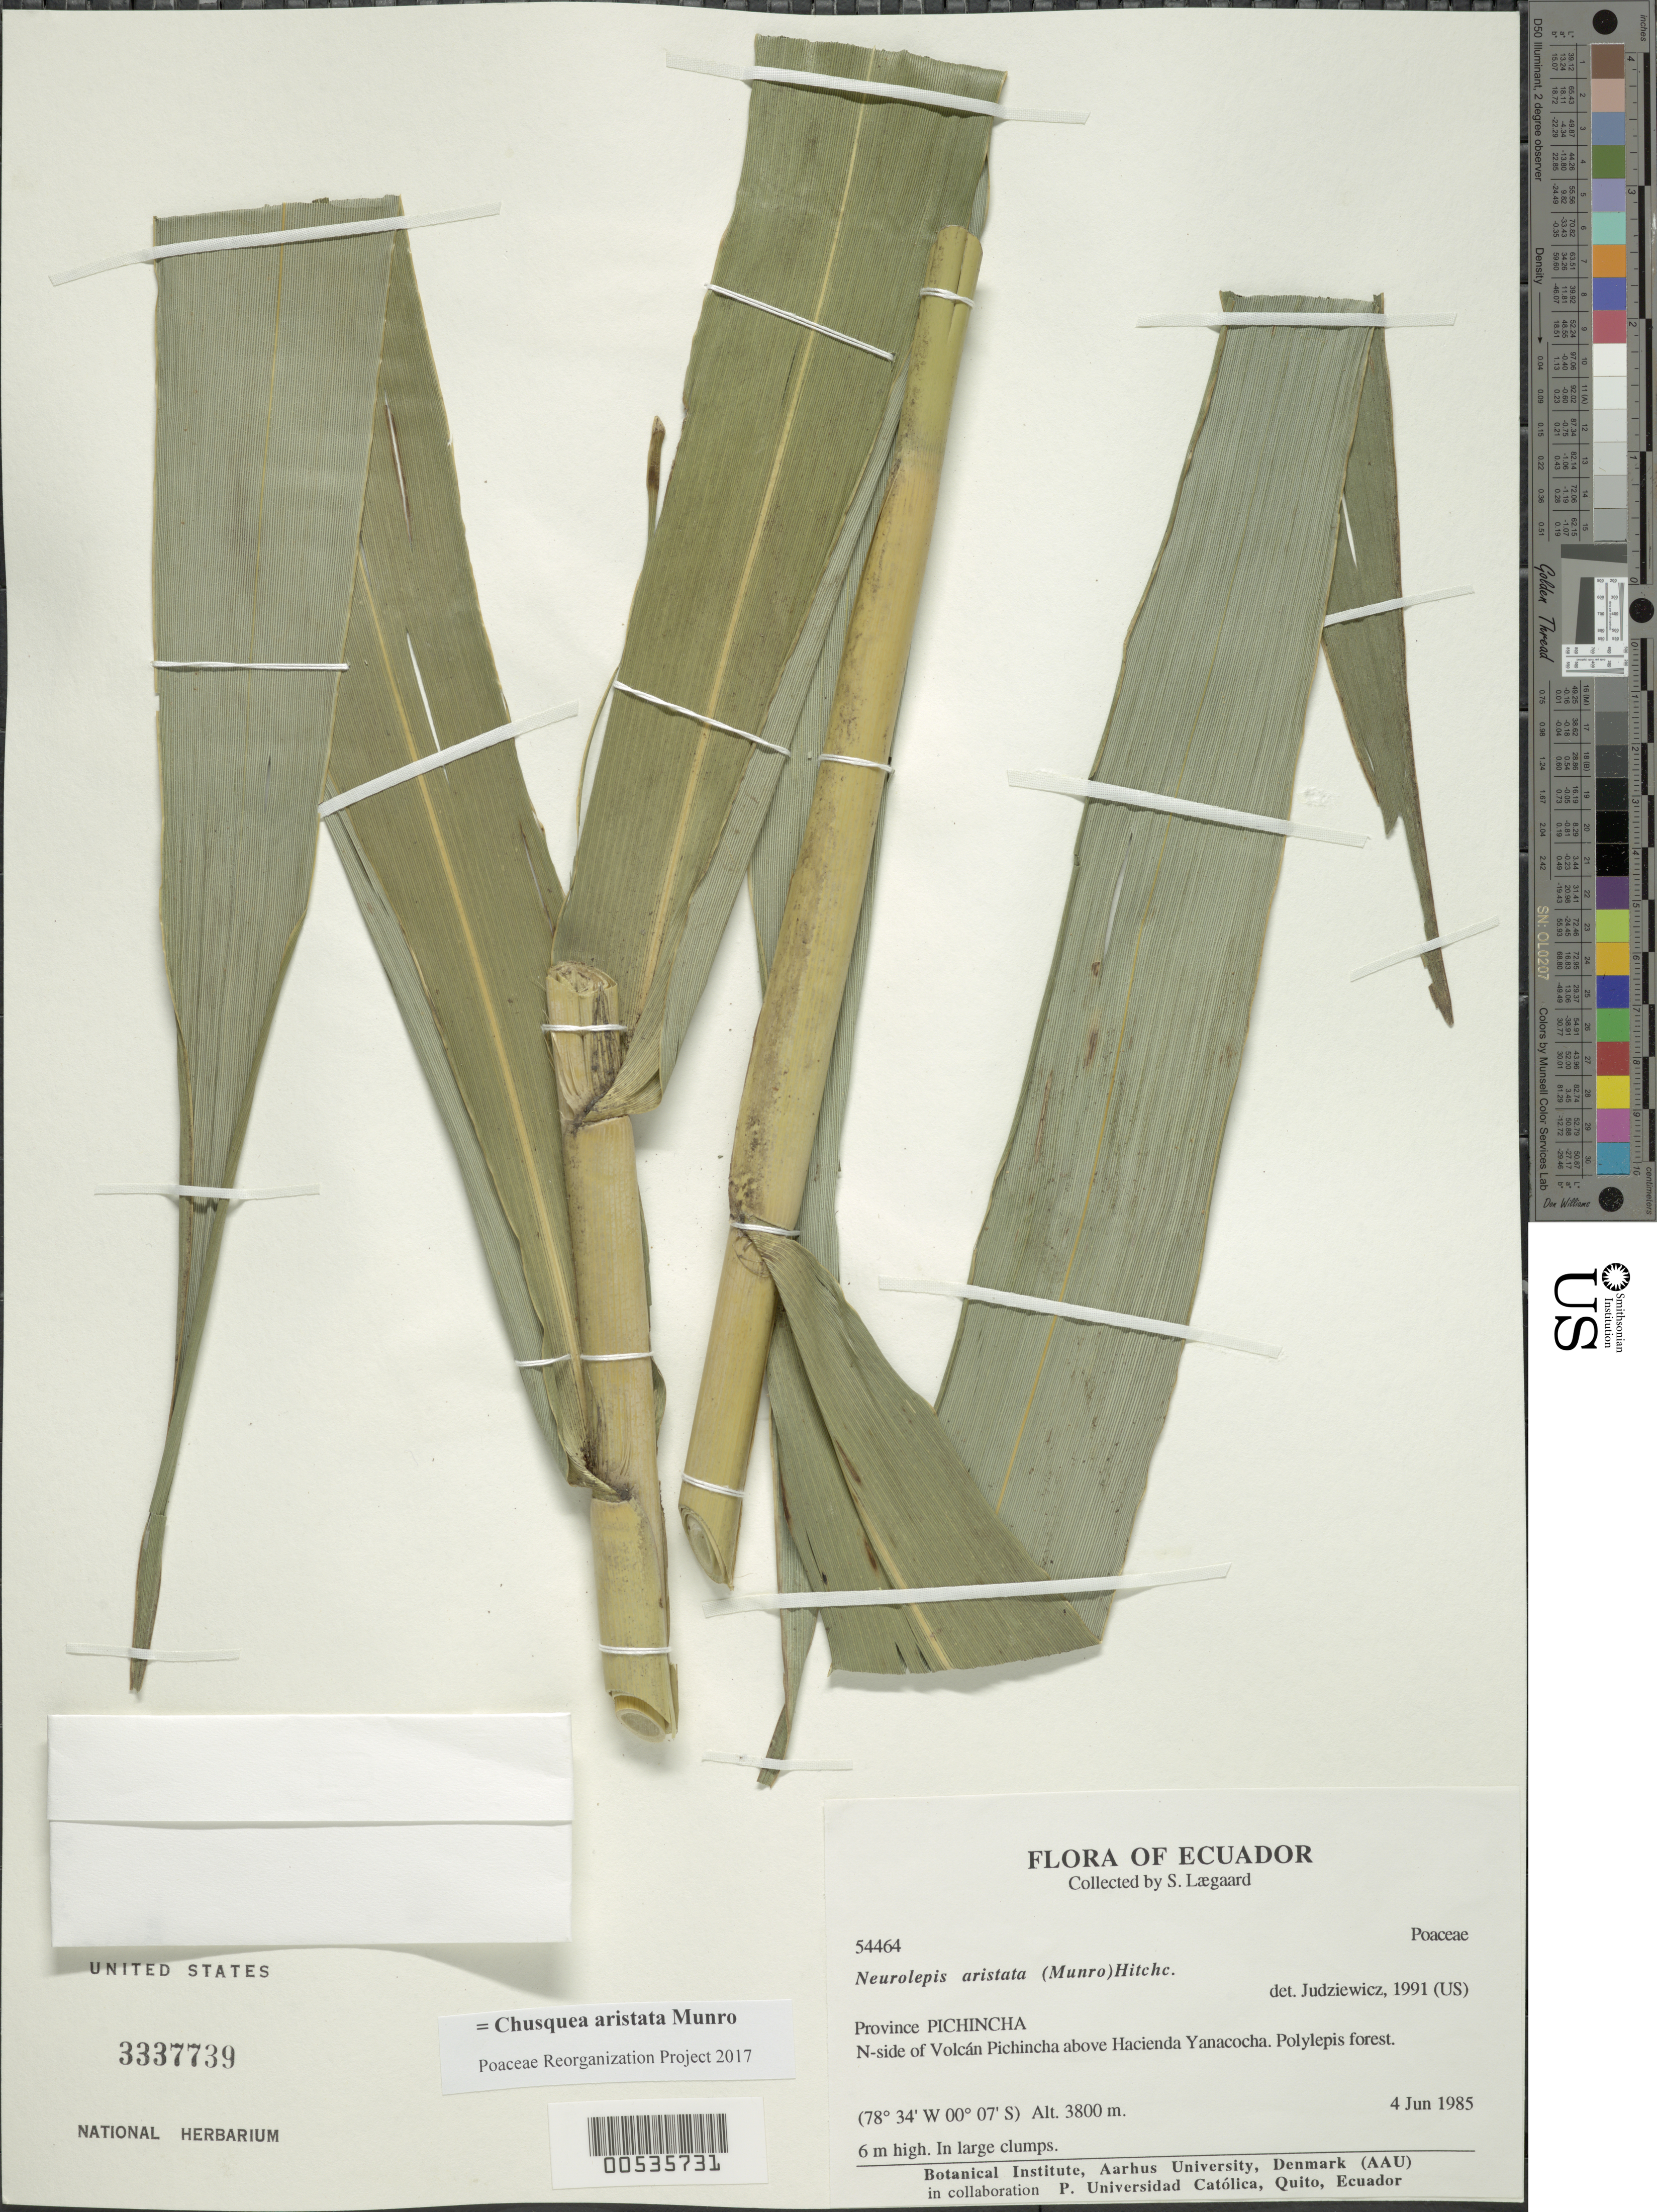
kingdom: Plantae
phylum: Tracheophyta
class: Liliopsida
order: Poales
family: Poaceae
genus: Chusquea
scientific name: Chusquea aristata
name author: Munro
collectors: S. Lægaard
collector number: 54464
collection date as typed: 04 Jun 1985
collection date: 1985-06-04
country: Ecuador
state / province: Pichincha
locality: N side of Volcan pichincha above Hacienda yanacocha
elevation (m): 3800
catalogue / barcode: US 3337739